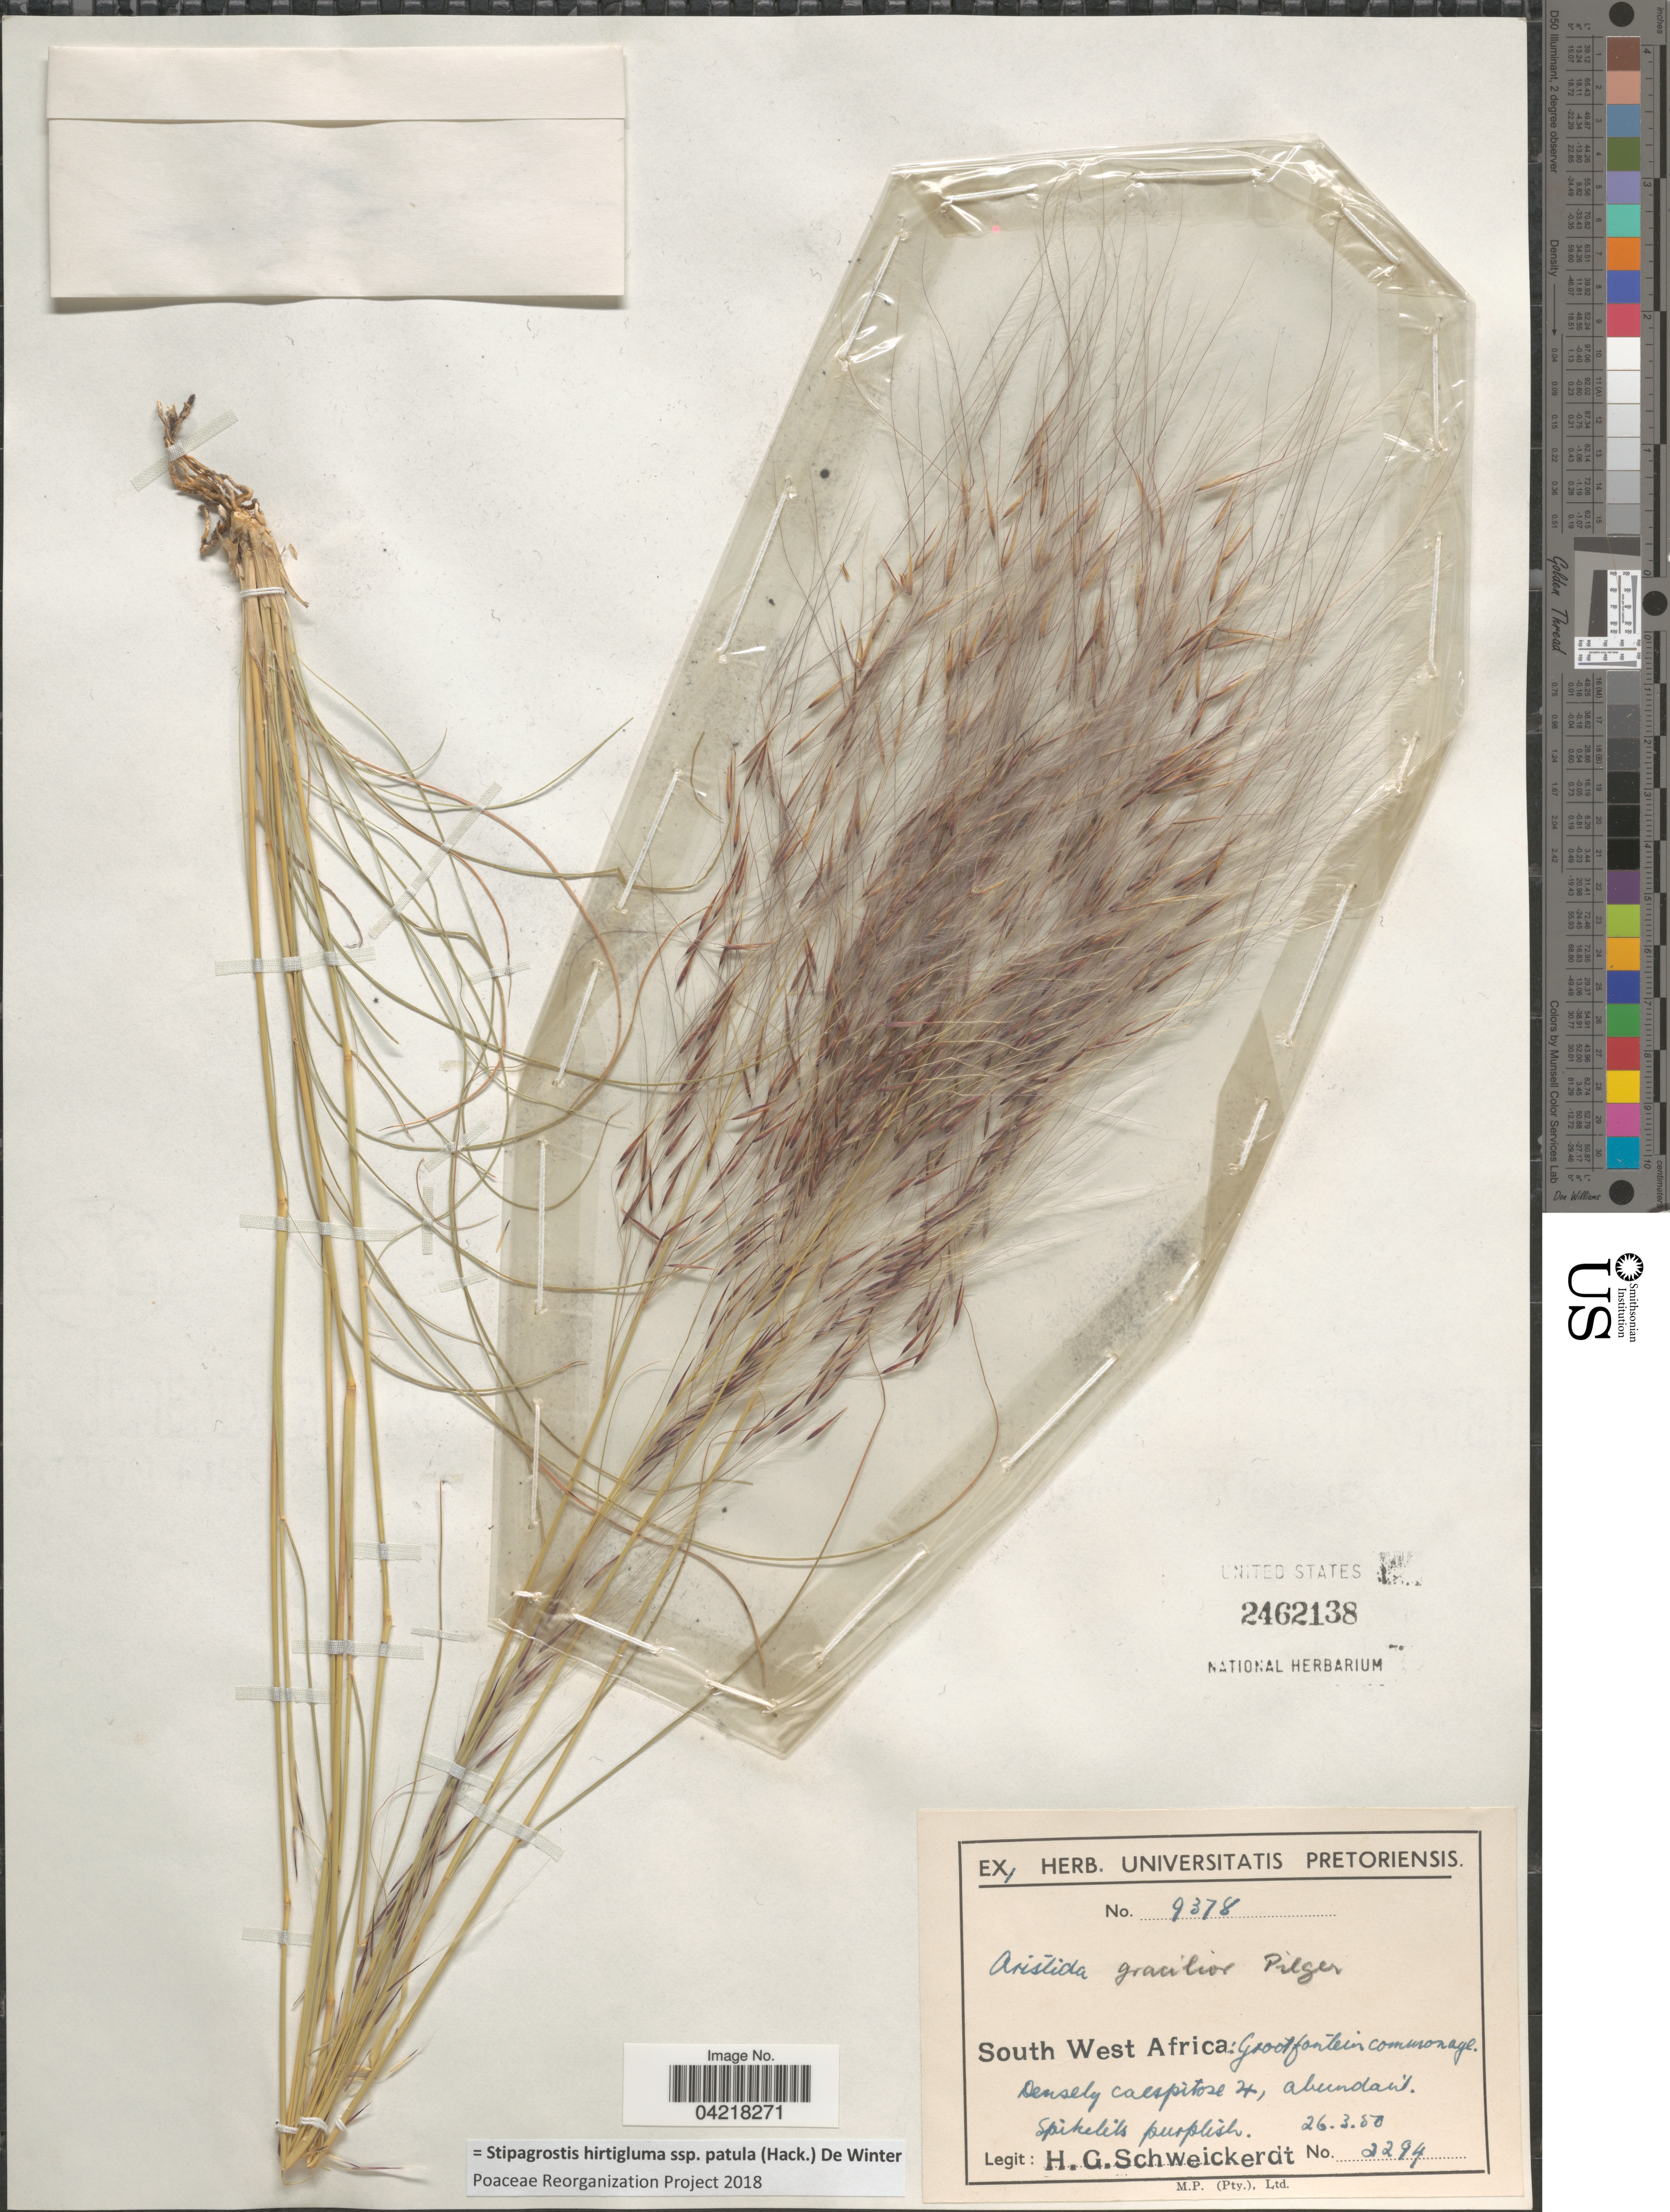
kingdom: Plantae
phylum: Tracheophyta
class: Liliopsida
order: Poales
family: Poaceae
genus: Stipagrostis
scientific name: Stipagrostis hirtigluma subsp. patula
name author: (Hack.) De Winter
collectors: H. Schweickerdt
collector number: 2294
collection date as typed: Transcribed d/m/y: 26/3/50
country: Namibia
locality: South West Africa: Grootfontein commonage.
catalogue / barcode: US 2462138